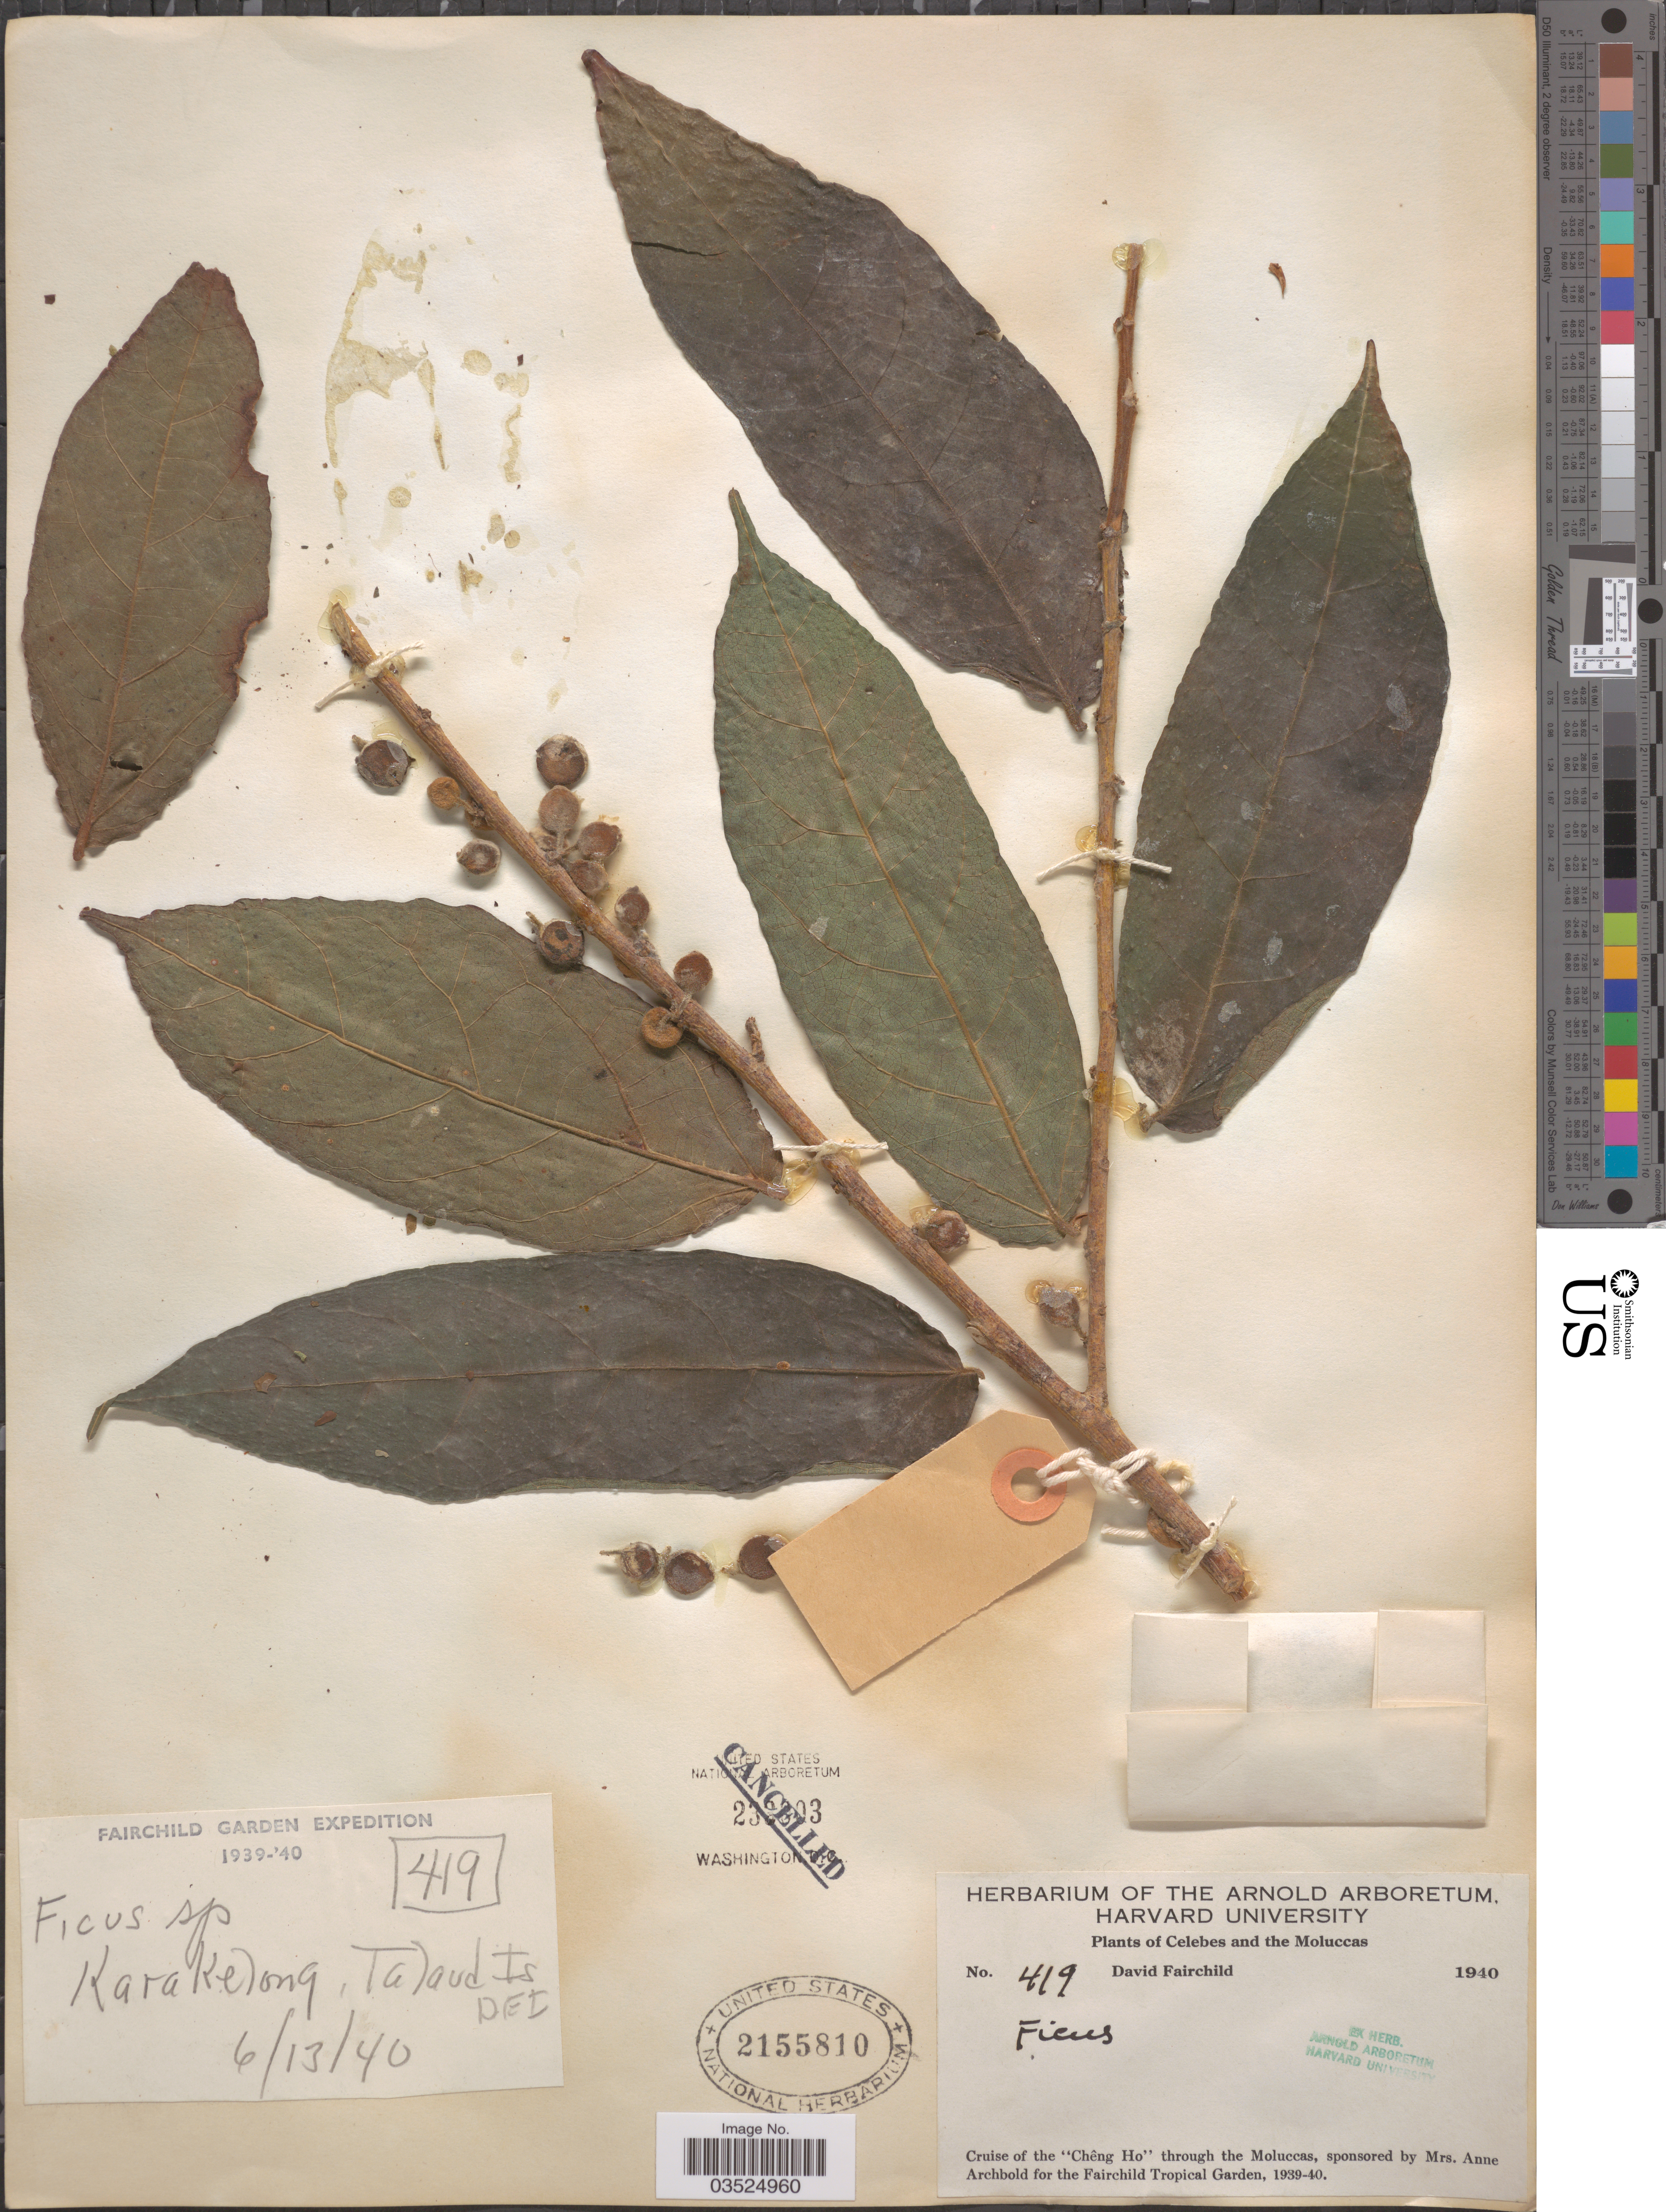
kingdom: Plantae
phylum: Tracheophyta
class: Magnoliopsida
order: Rosales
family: Moraceae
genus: Ficus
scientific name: Ficus sp.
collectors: D. Fairchild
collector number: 419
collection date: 1940-06-13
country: Indonesia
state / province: Maluku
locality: Celebes and the Moluccas. Karakelong, Talaud Is. DEI*.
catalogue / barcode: US 2155810